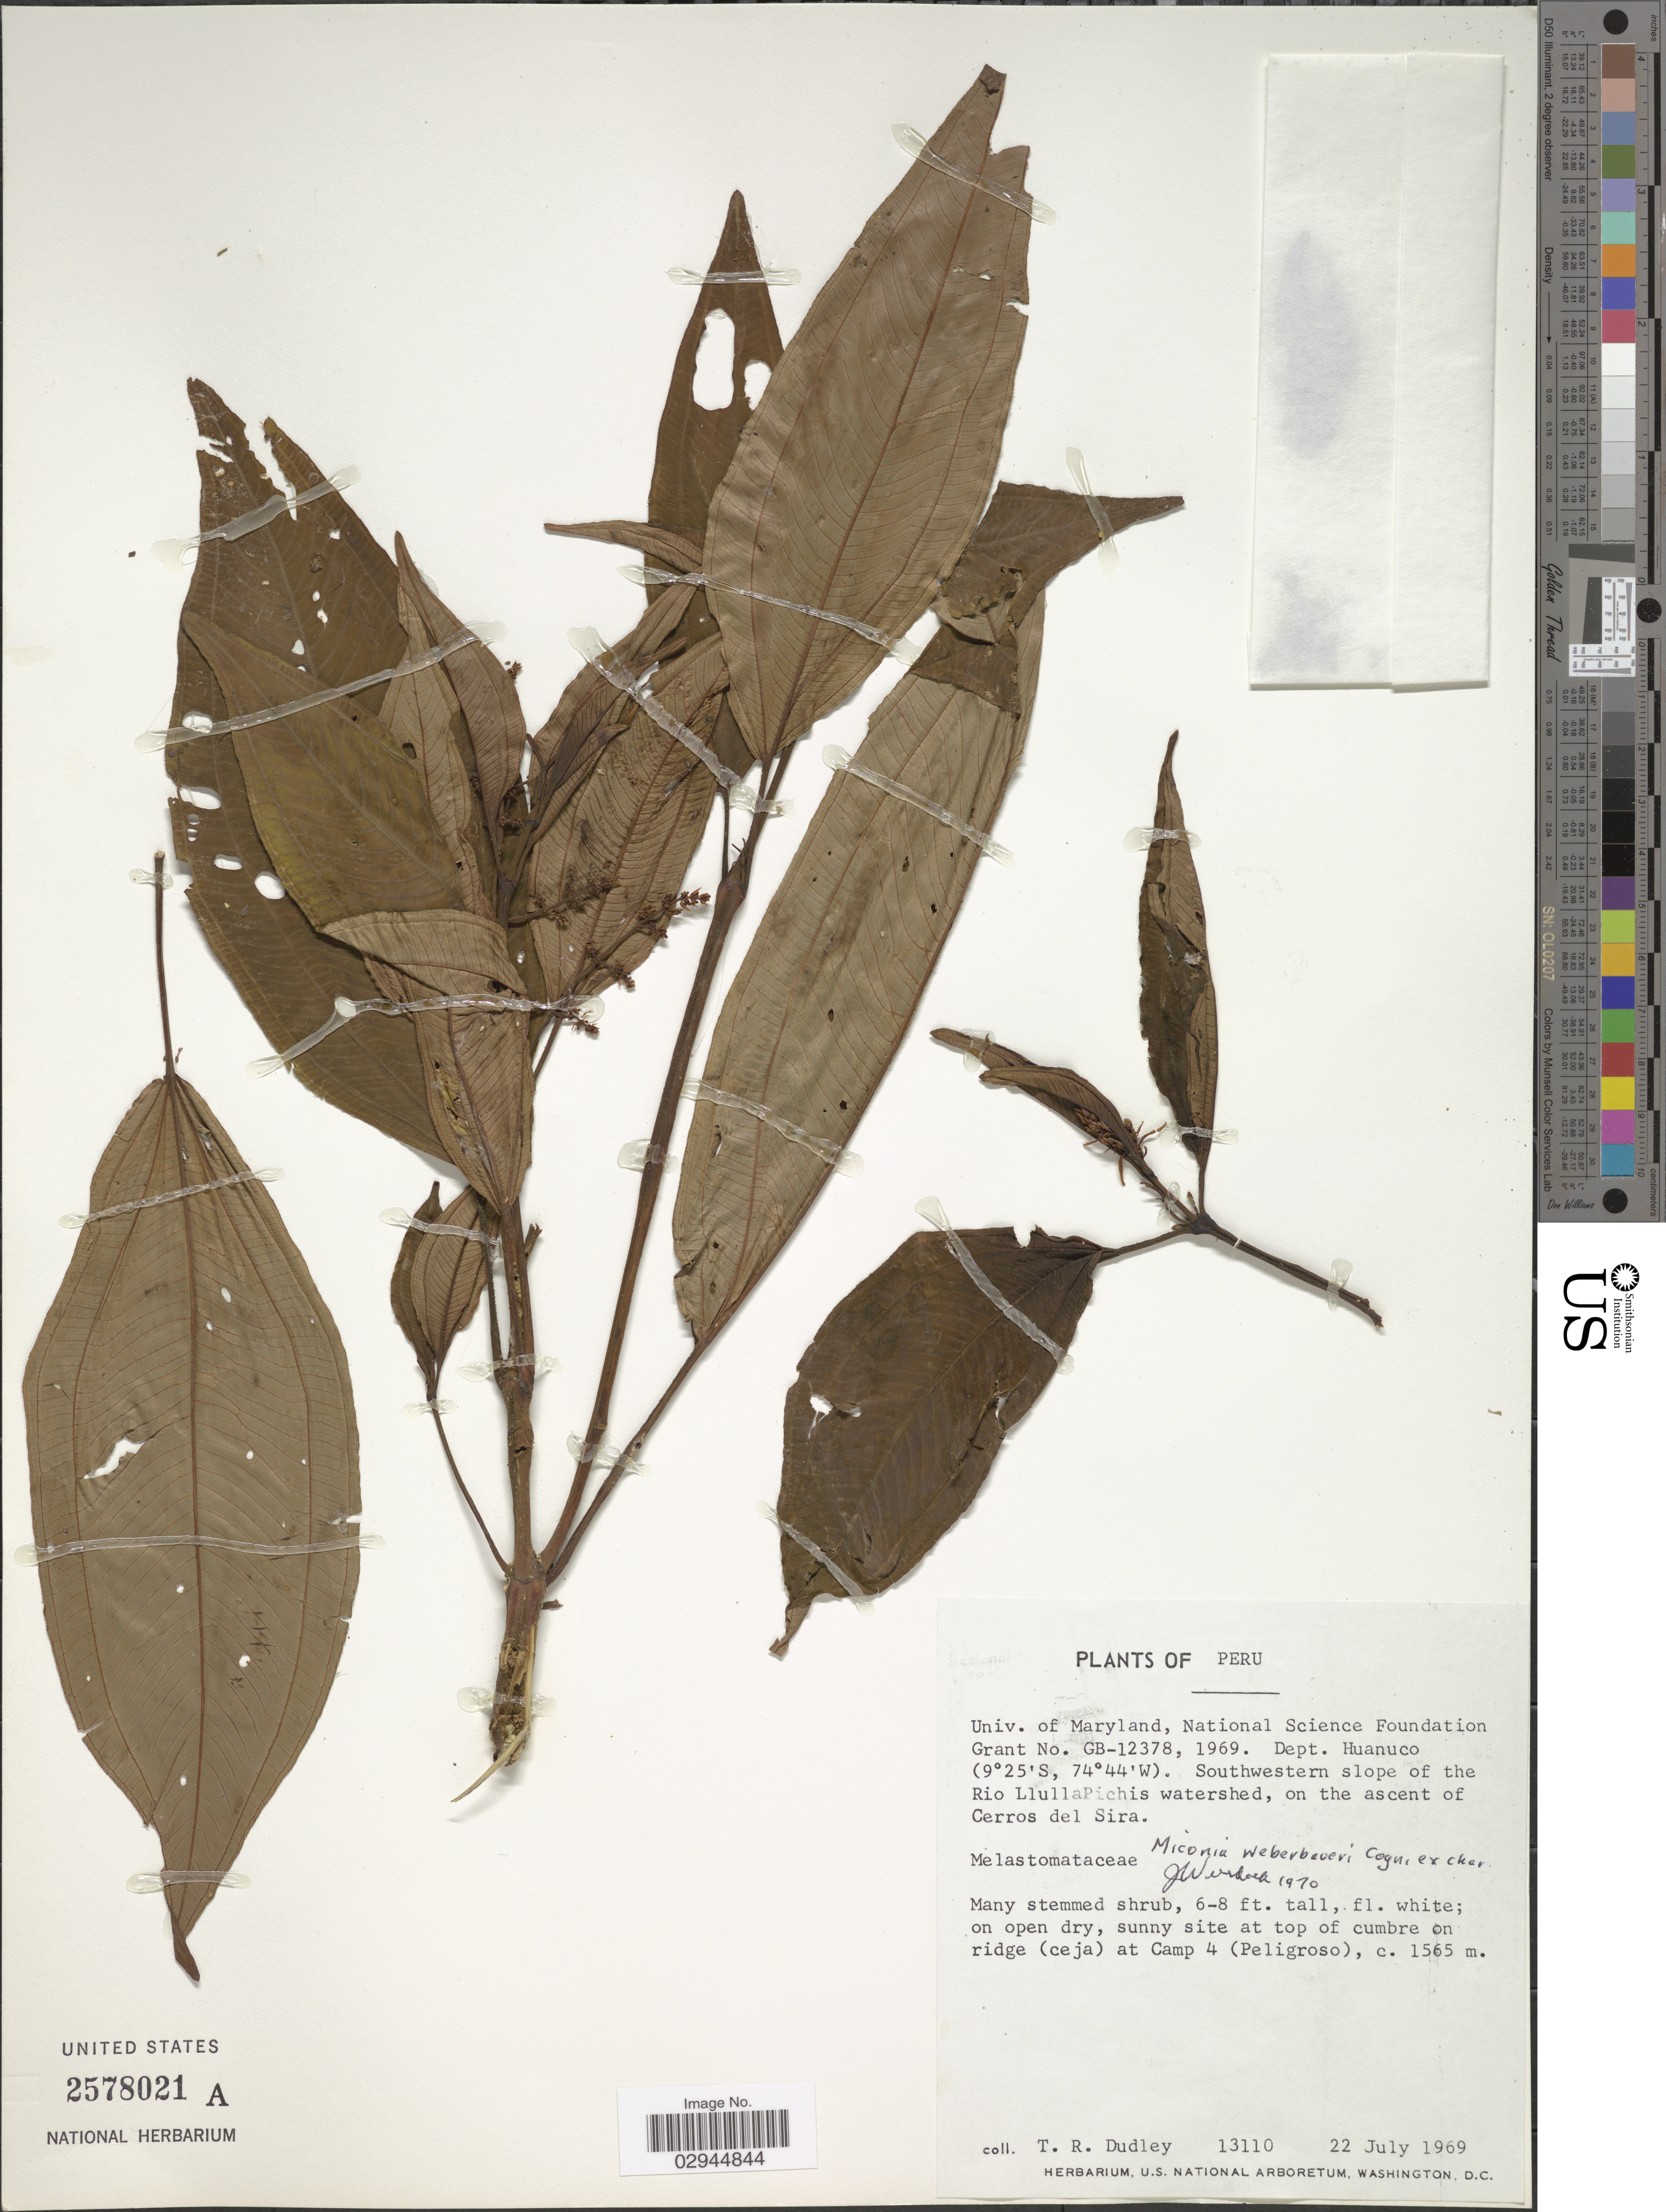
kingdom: Plantae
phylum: Tracheophyta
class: Magnoliopsida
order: Myrtales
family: Melastomataceae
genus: Miconia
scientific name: Miconia weberbaueri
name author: Cogn.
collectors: T. R. Dudley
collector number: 13110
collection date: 1969-07-22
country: Peru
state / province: Huánuco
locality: Dept. Huanuco. Southwestern slope of the Rio LlullaPichis watershed, on the ascent of Cerros del Sira. Sunny site at top of cumbre on ridge (ceja) at Camp 4 (Peligroso).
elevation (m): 1565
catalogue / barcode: US 2578021A